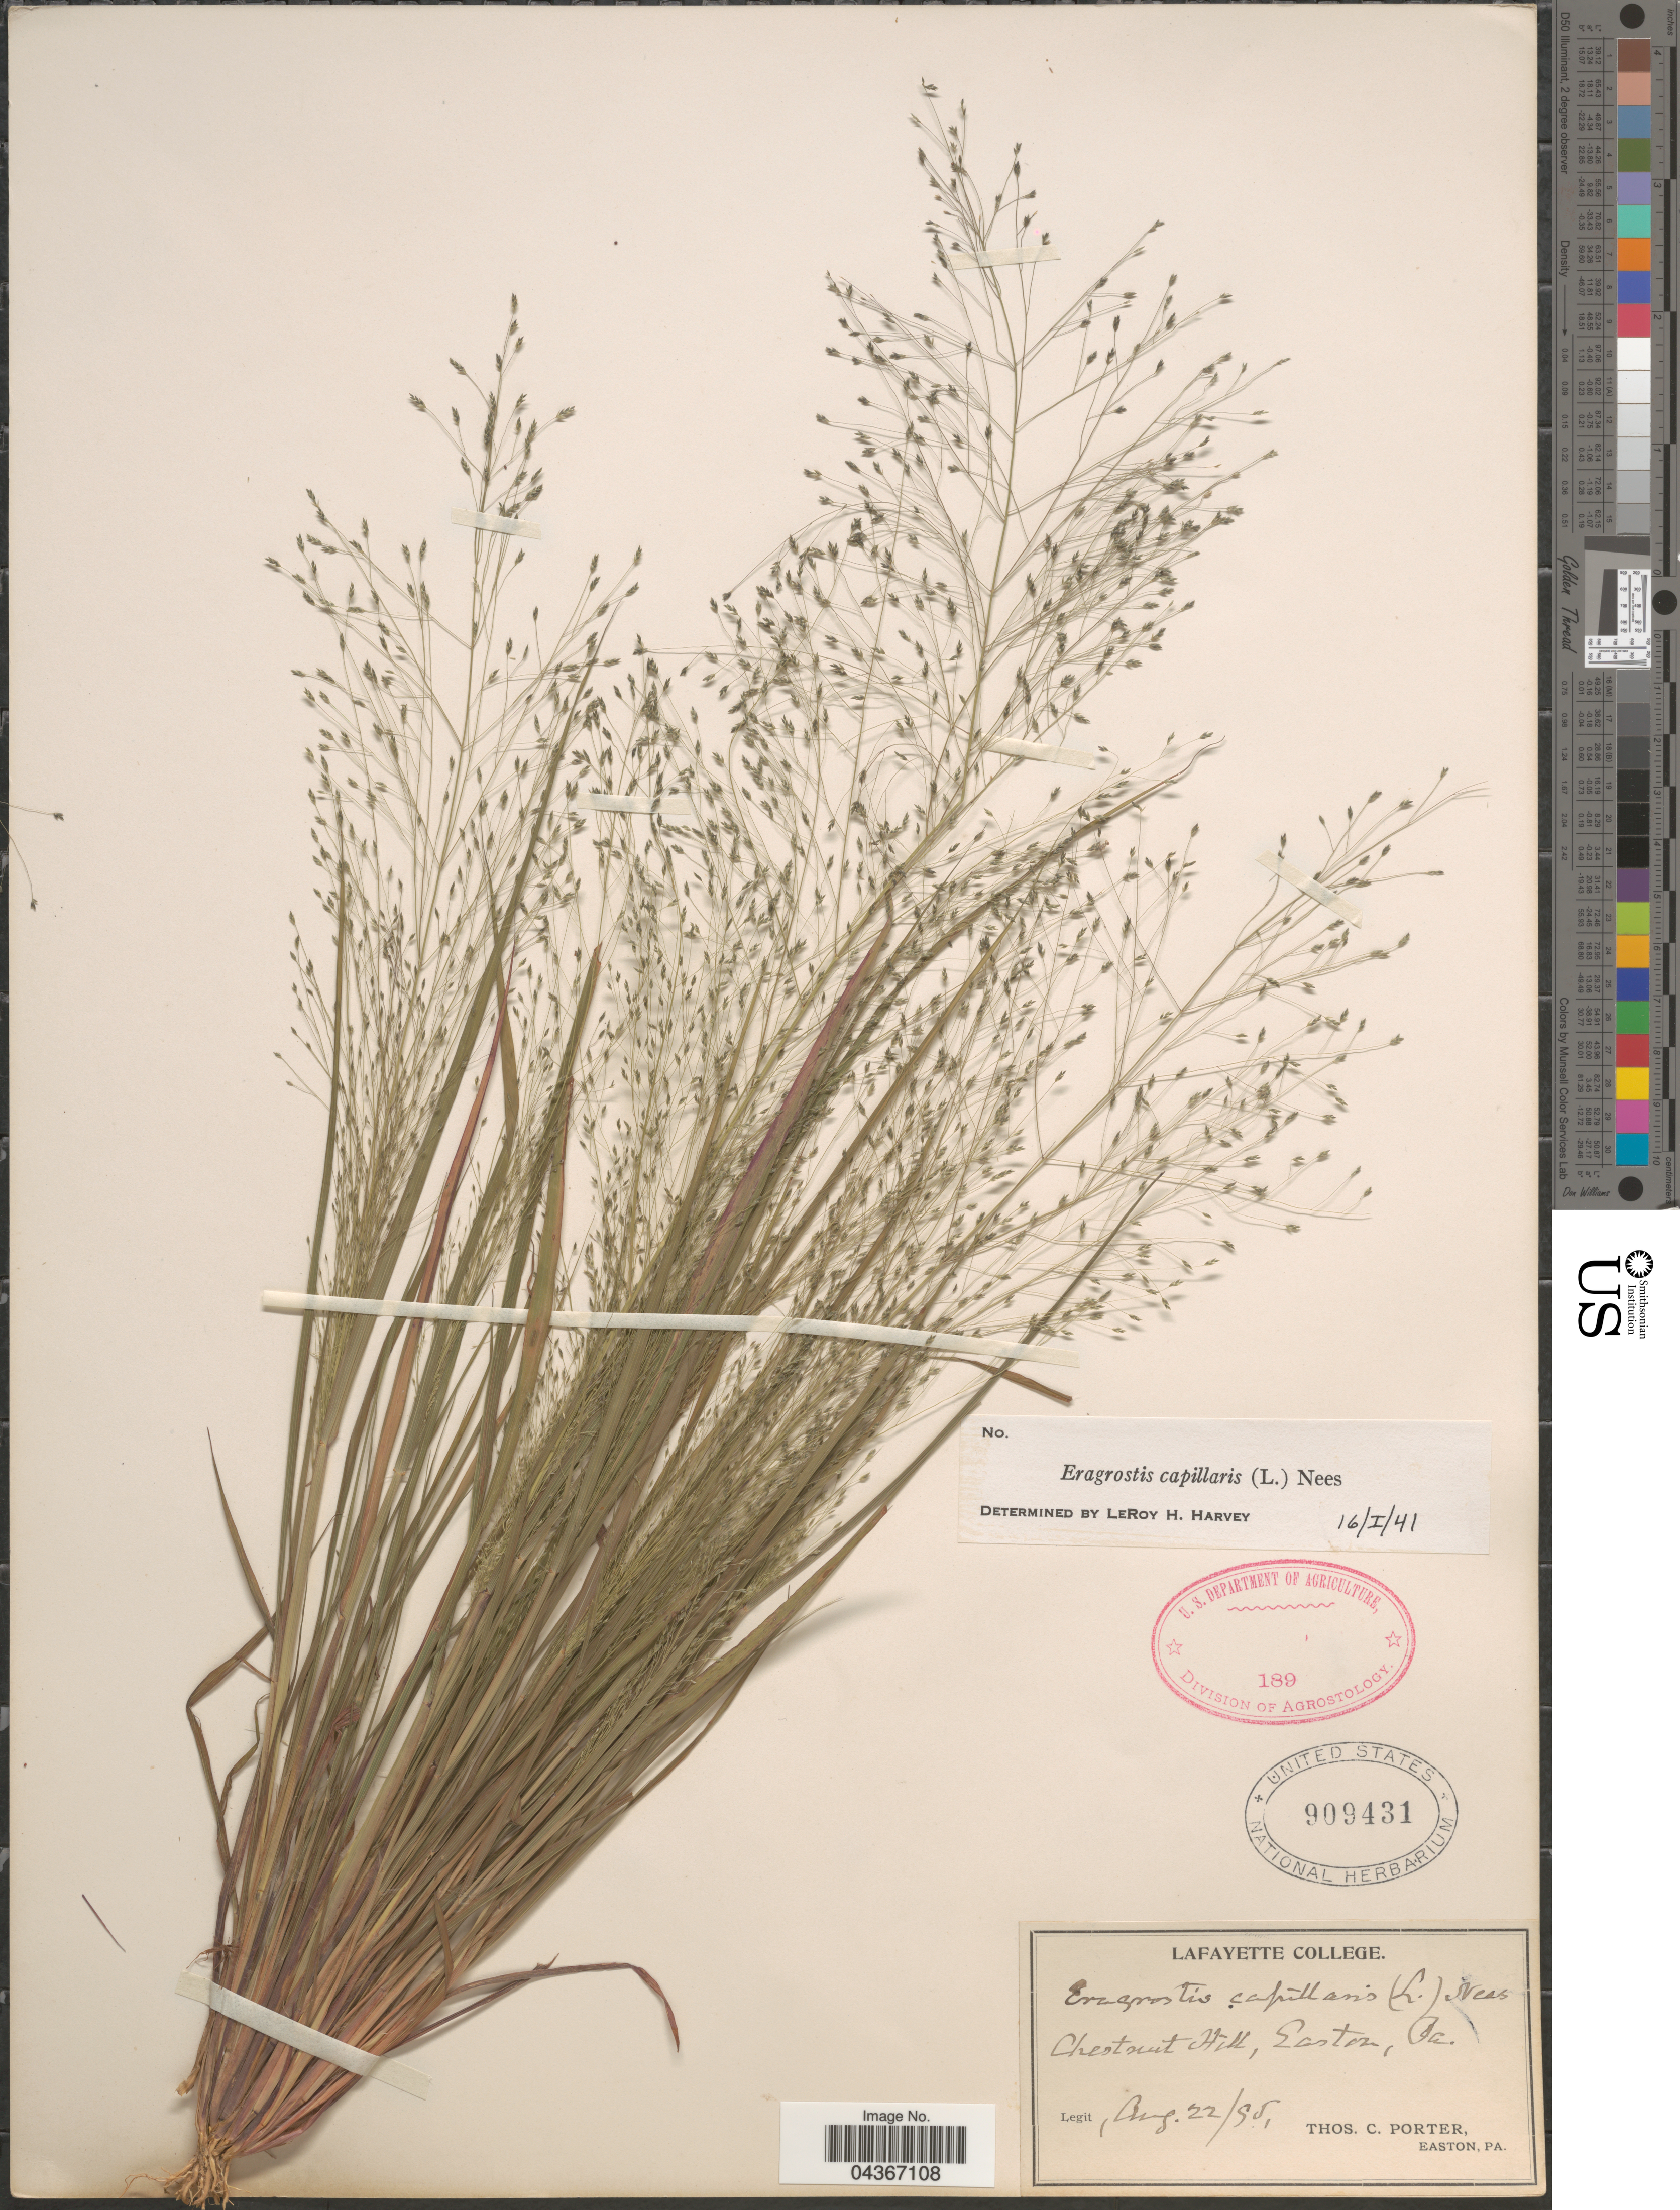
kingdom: Plantae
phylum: Tracheophyta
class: Liliopsida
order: Poales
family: Poaceae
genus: Eragrostis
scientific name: Eragrostis capillaris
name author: (L.) Nees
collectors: T. Porter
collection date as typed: Transcribed d/m/y: 22/8/98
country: United States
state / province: Pennsylvania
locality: Chestnut Hill, Easton.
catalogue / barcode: US 909431